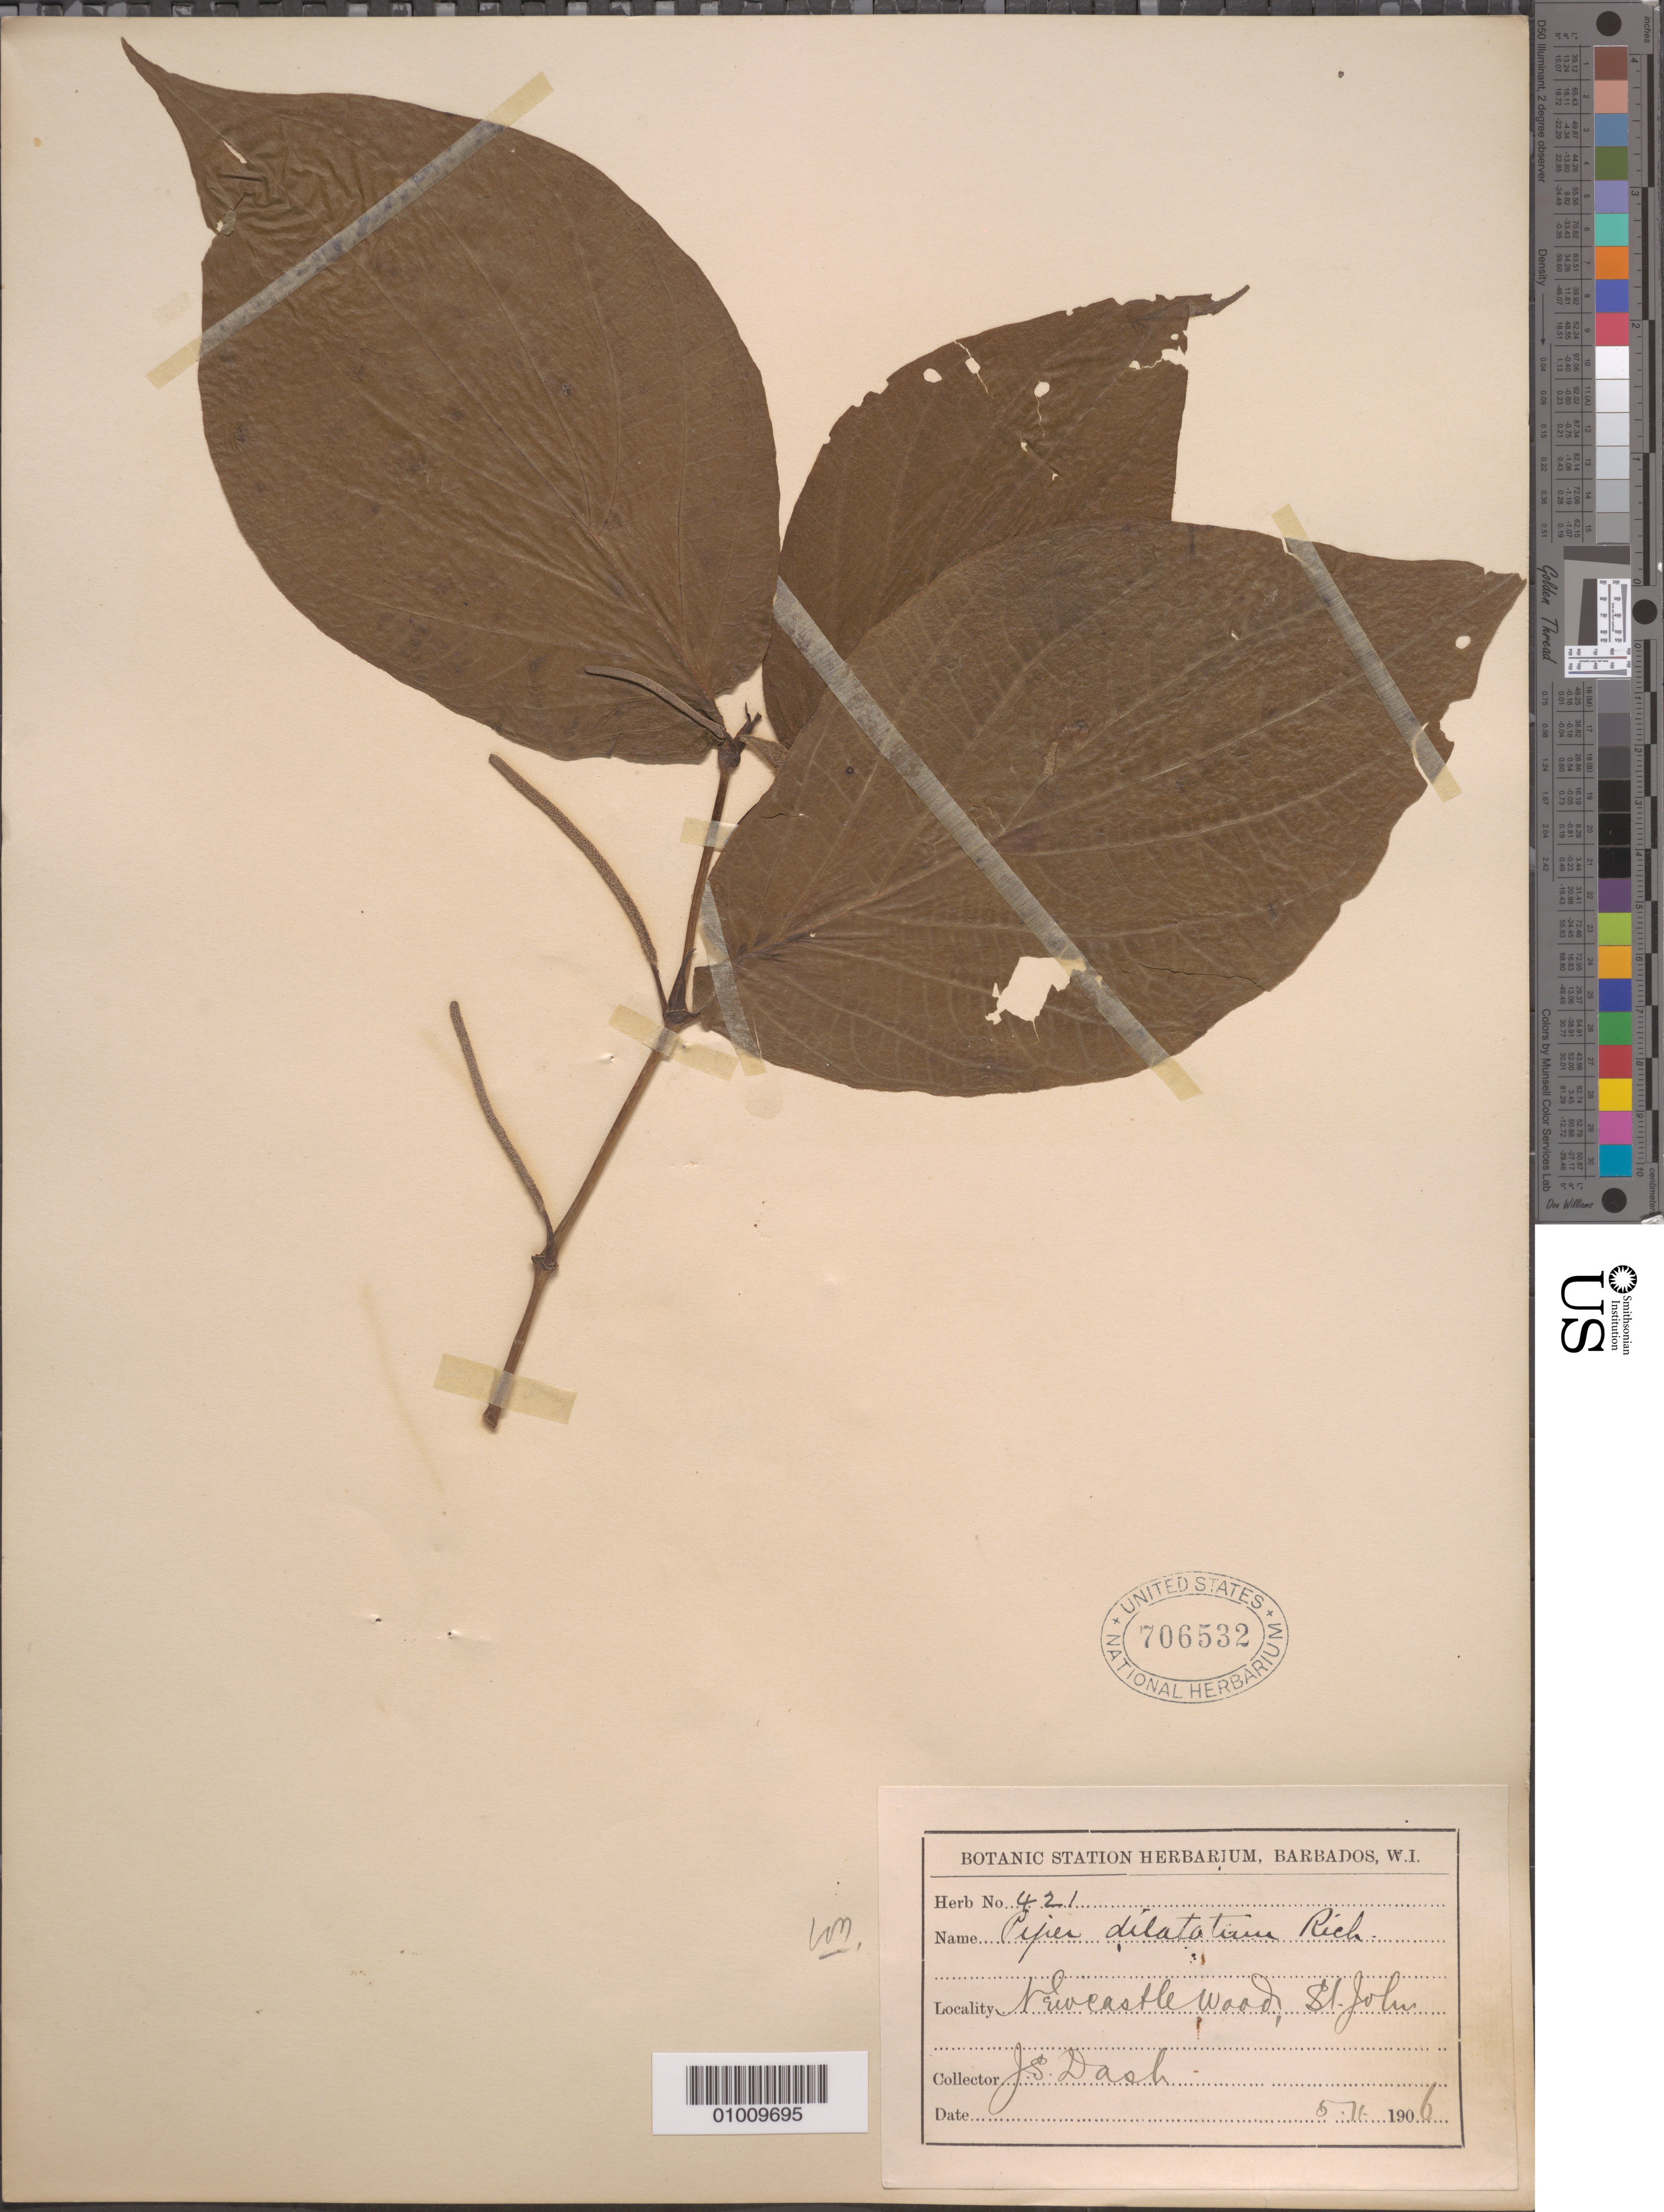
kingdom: Plantae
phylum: Tracheophyta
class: Magnoliopsida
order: Piperales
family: Piperaceae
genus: Piper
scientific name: Piper dilatatum var. dilatatum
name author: Rich.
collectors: J. Dash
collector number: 421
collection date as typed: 05 Nov 1906 or 11 May 1906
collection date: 1906-05-11 or 1906-11-05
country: Barbados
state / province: Saint John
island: Barbados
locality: North Castle woods, St. John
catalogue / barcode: US 706532